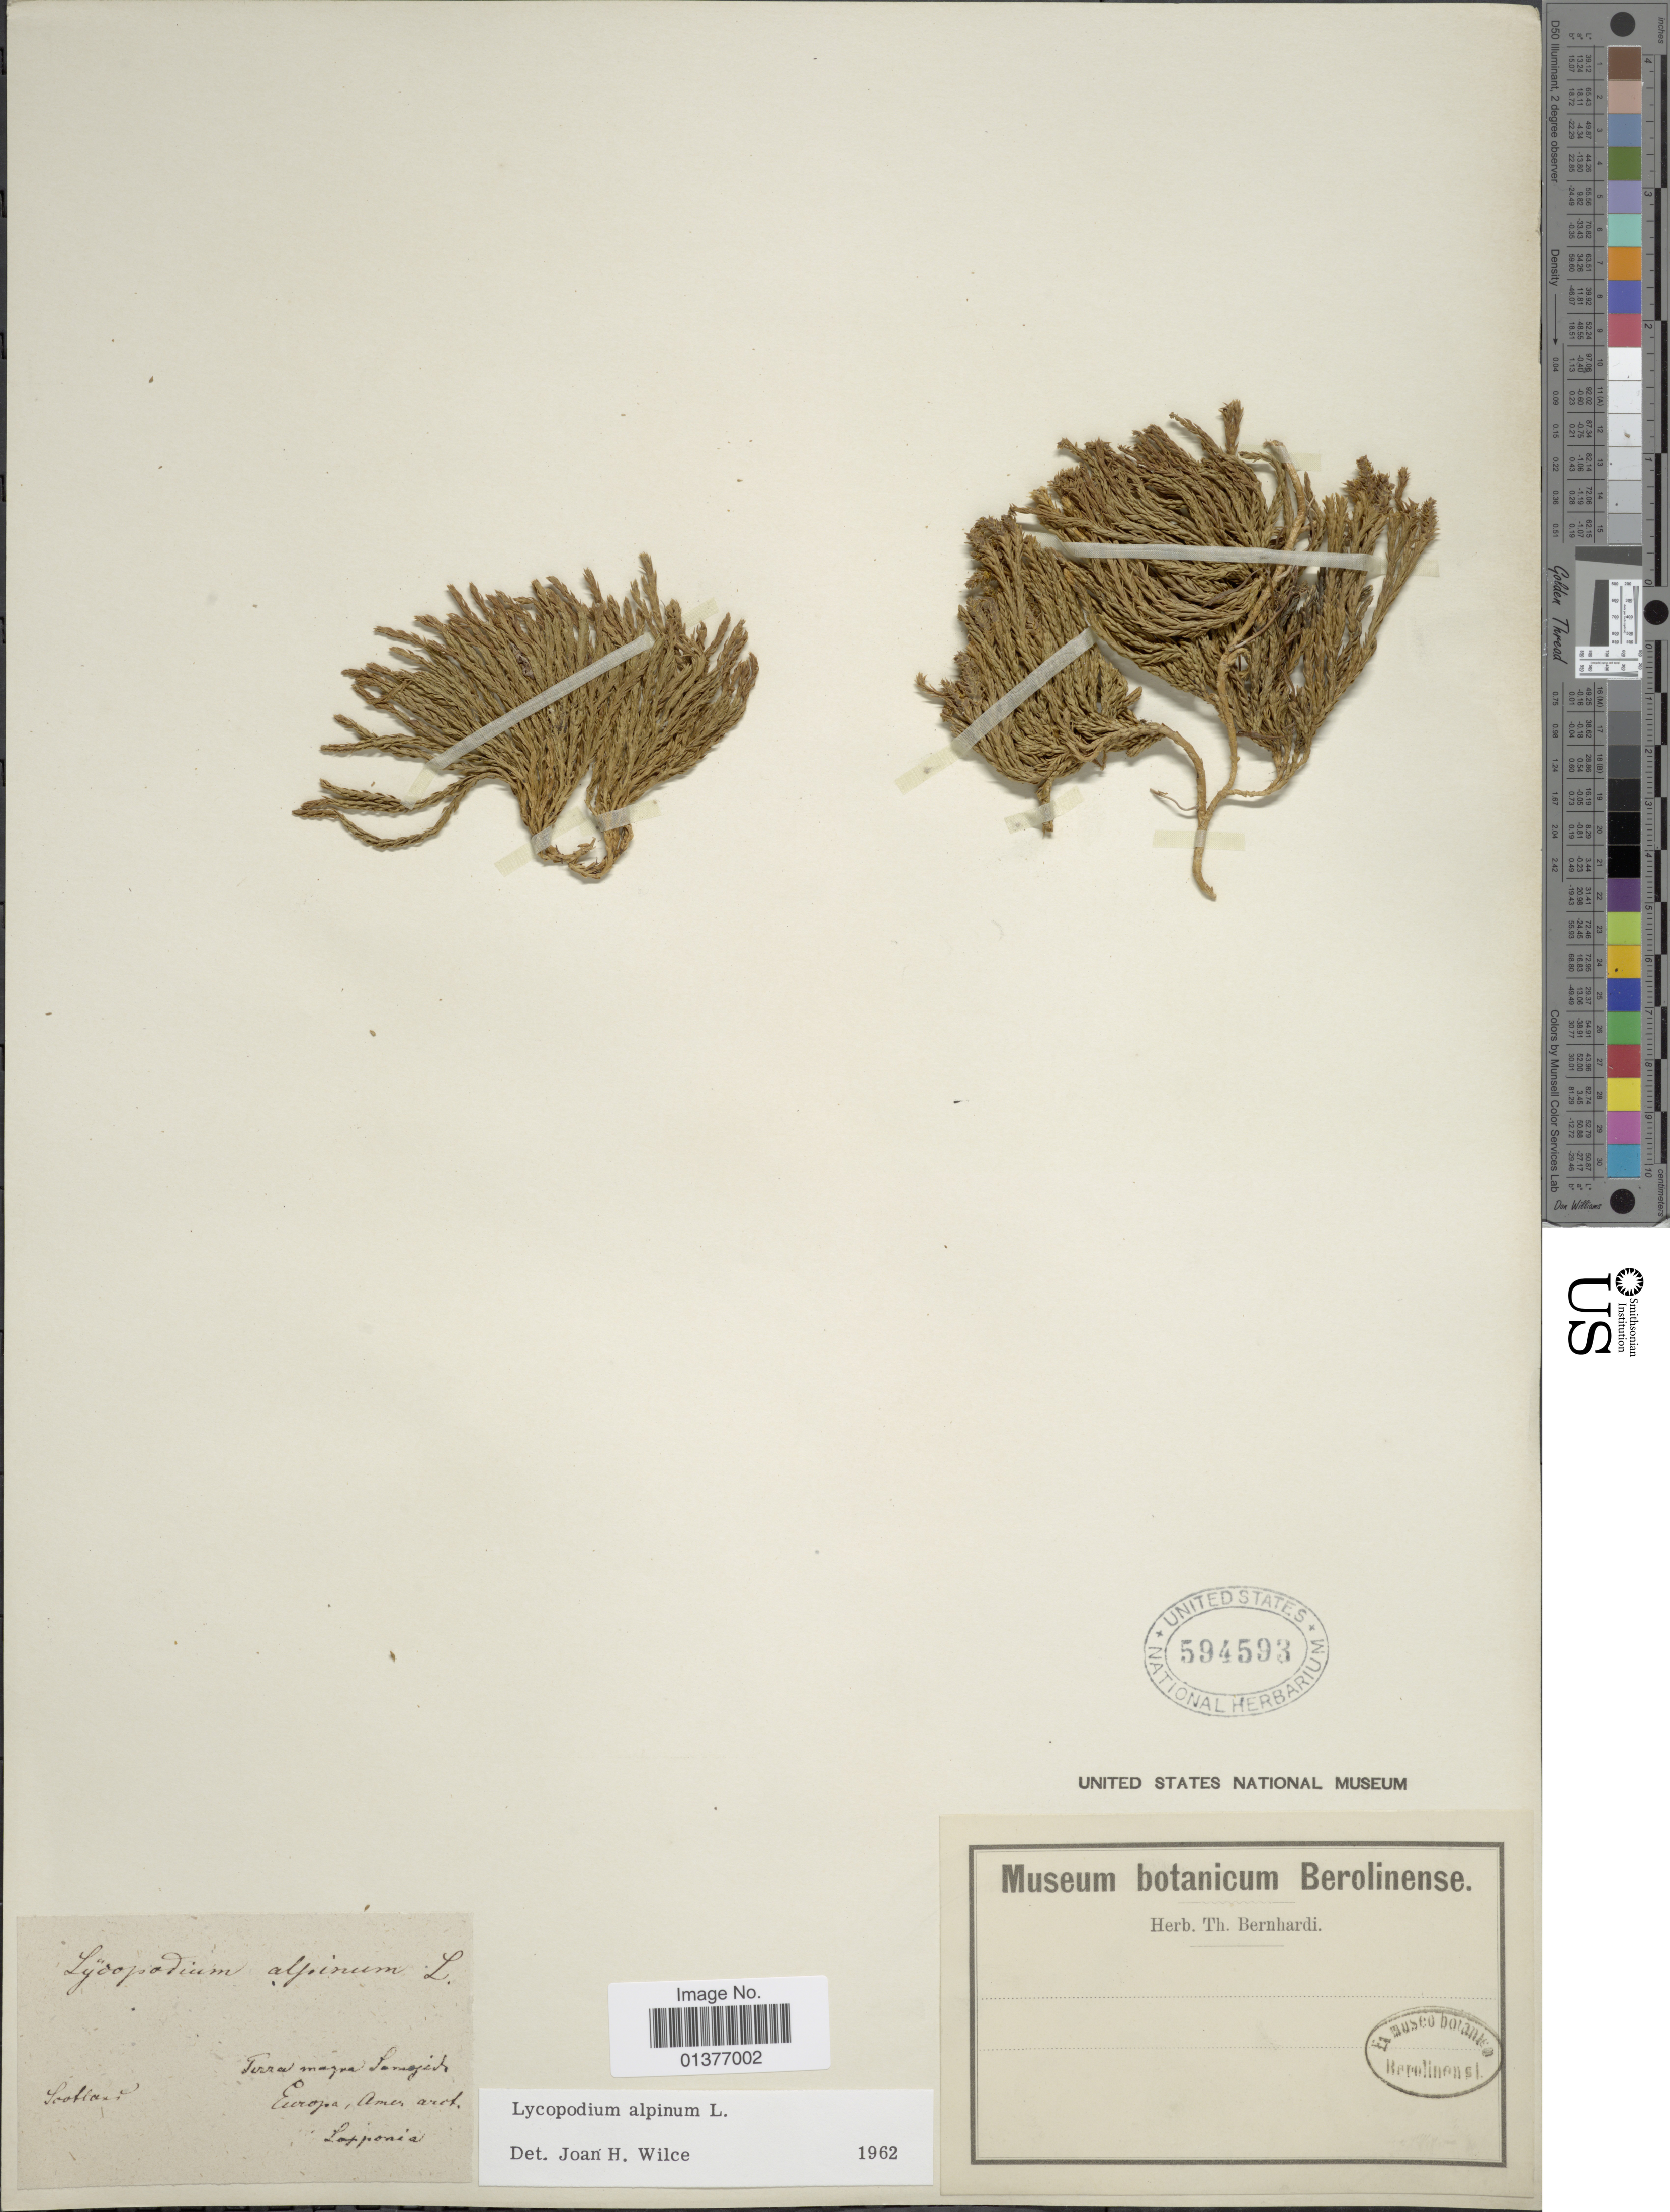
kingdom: Plantae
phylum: Tracheophyta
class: Lycopodiopsida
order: Lycopodiales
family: Lycopodiaceae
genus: Diphasiastrum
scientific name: Diphasiastrum alpinum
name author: (L.) Holub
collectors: ex herb. Bernhardi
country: United Kingdom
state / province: Scotland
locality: Terra m[illegible text] Europa, Amer. [illegible text] Lapponia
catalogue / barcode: US 594593